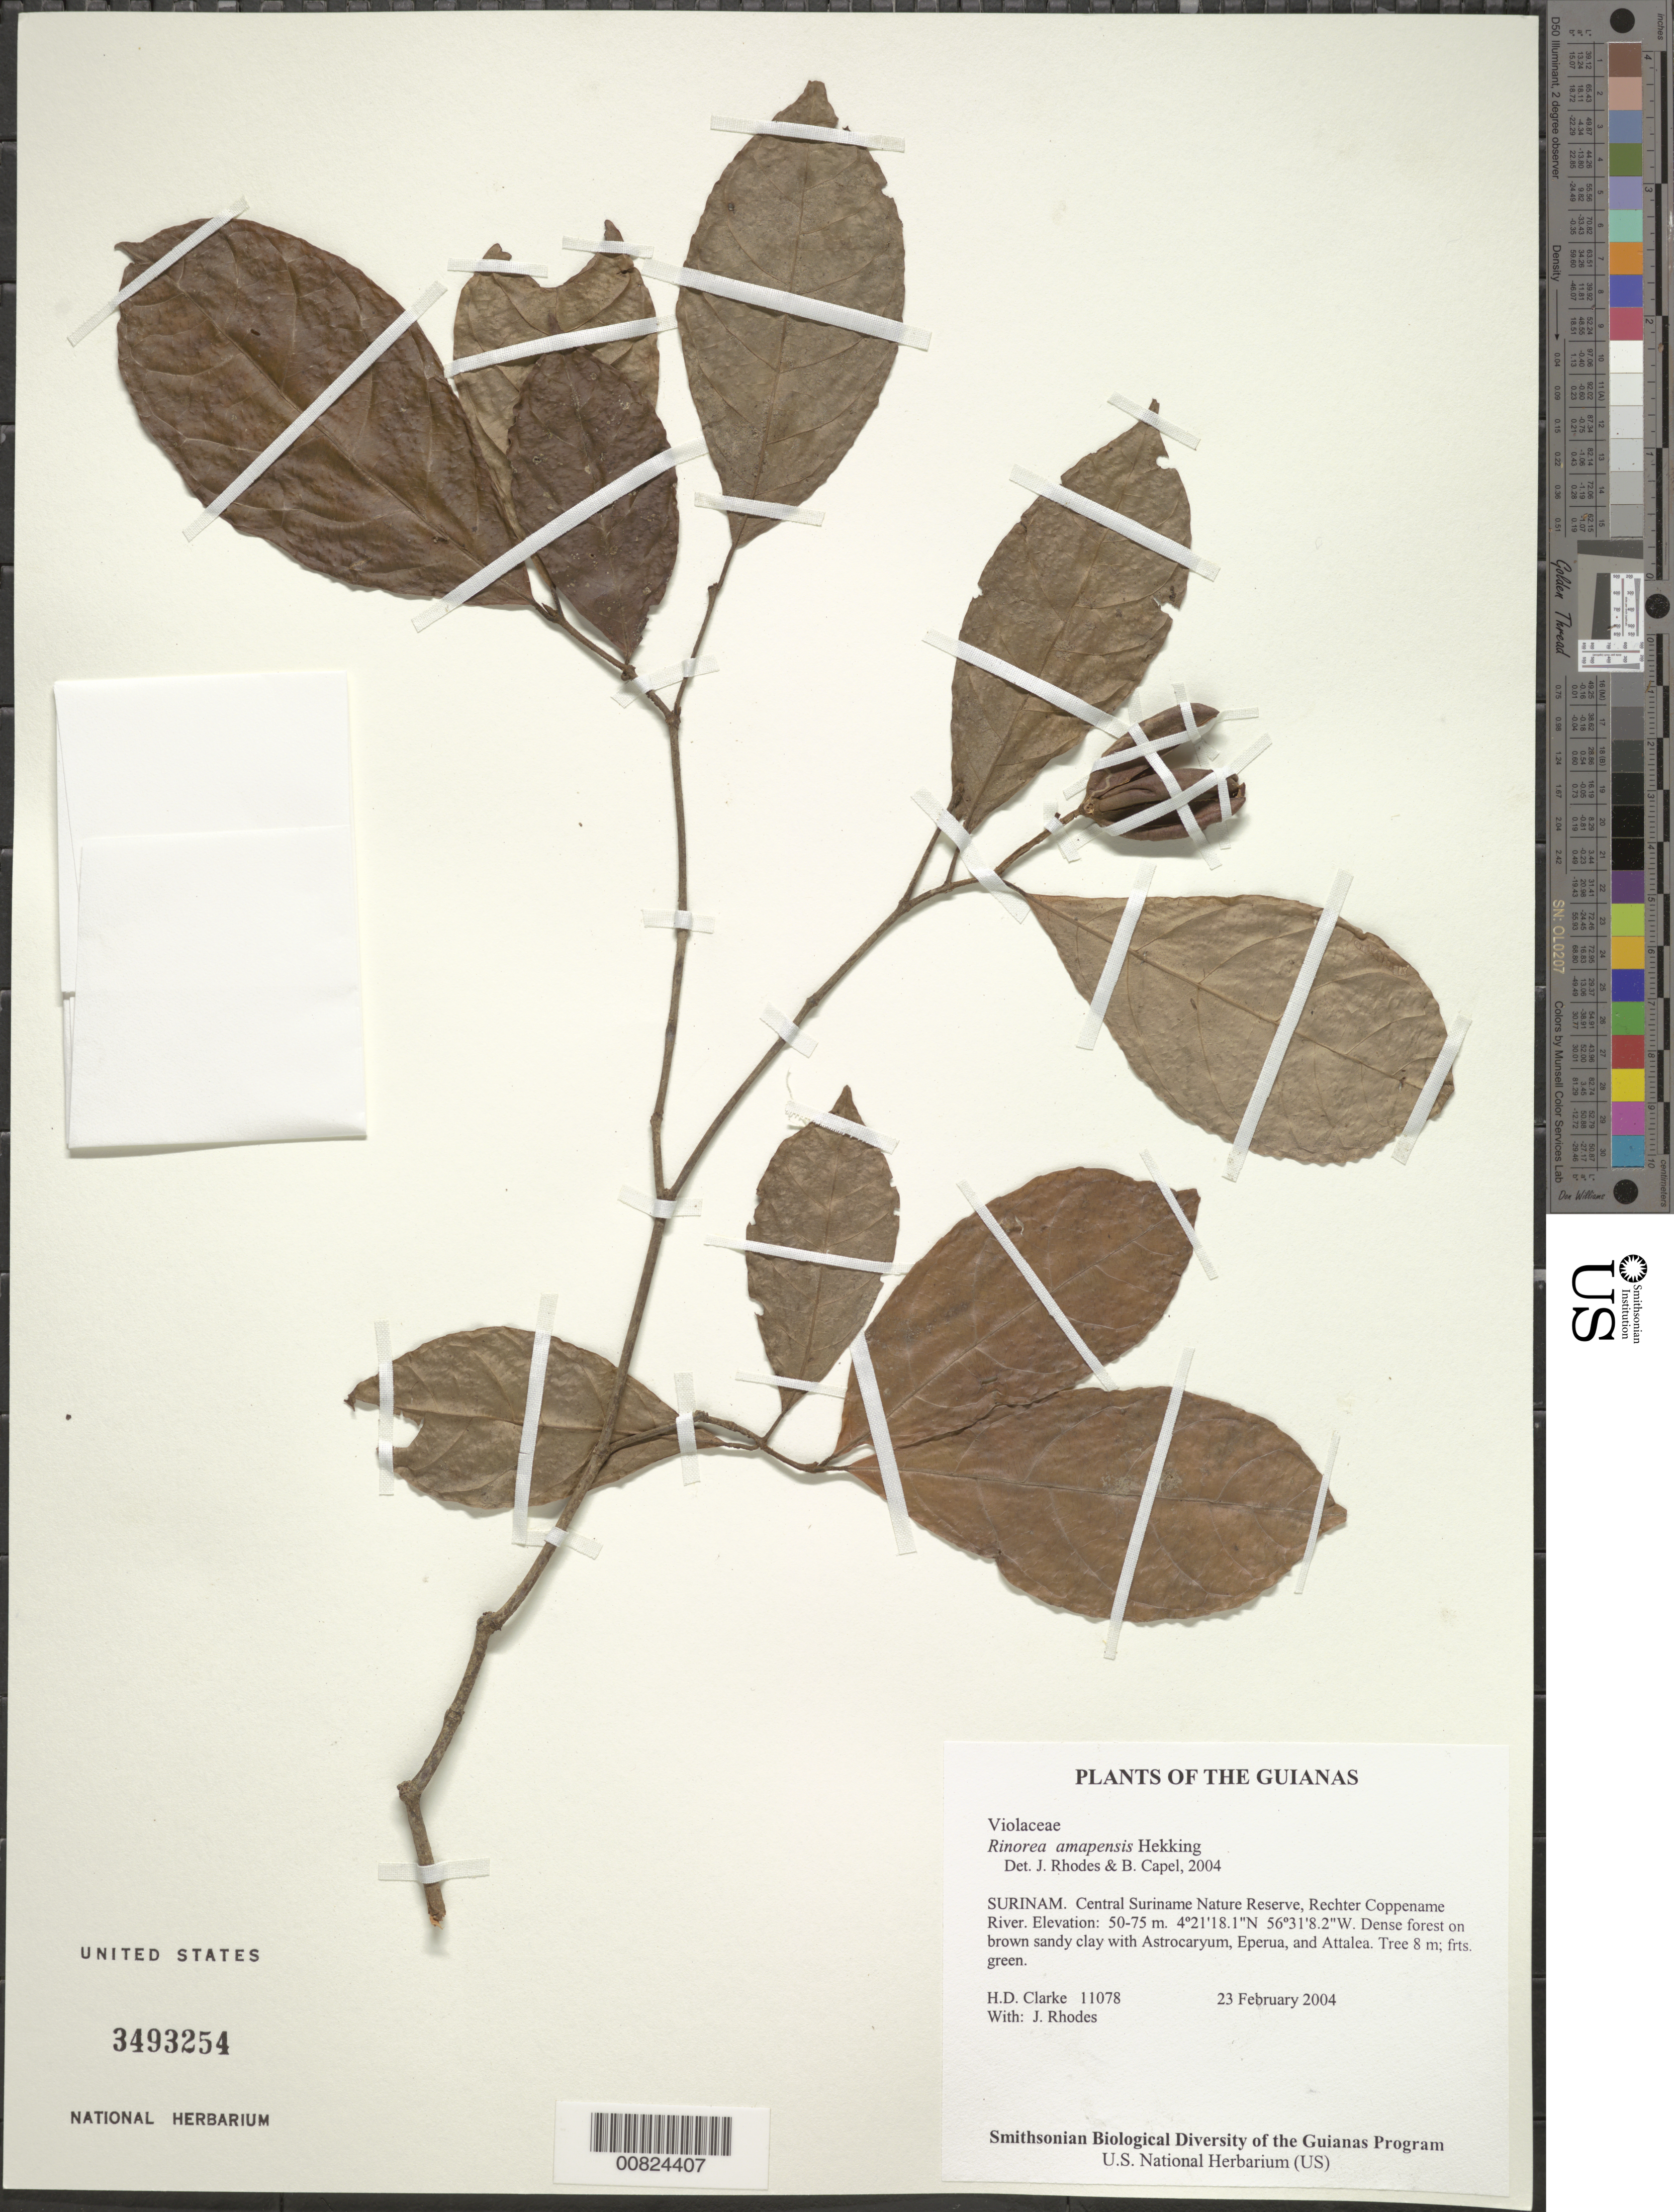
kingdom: Plantae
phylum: Tracheophyta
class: Magnoliopsida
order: Malpighiales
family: Violaceae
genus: Rinorea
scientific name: Rinorea pubiflora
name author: (Benth.) Sprague & Sandwith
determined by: Hoyos-Gomez, S. E.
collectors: H. D. Clarke & J. Rhodes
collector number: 11078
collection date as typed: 23 February 2004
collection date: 2004-02-23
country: Suriname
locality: Central Suriname Nature Reserve, Rechter Coppename River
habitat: Dense forest on brown sandy clay with Astrocaryum, Eperua, and Attalea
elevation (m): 50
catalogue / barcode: US 3493254